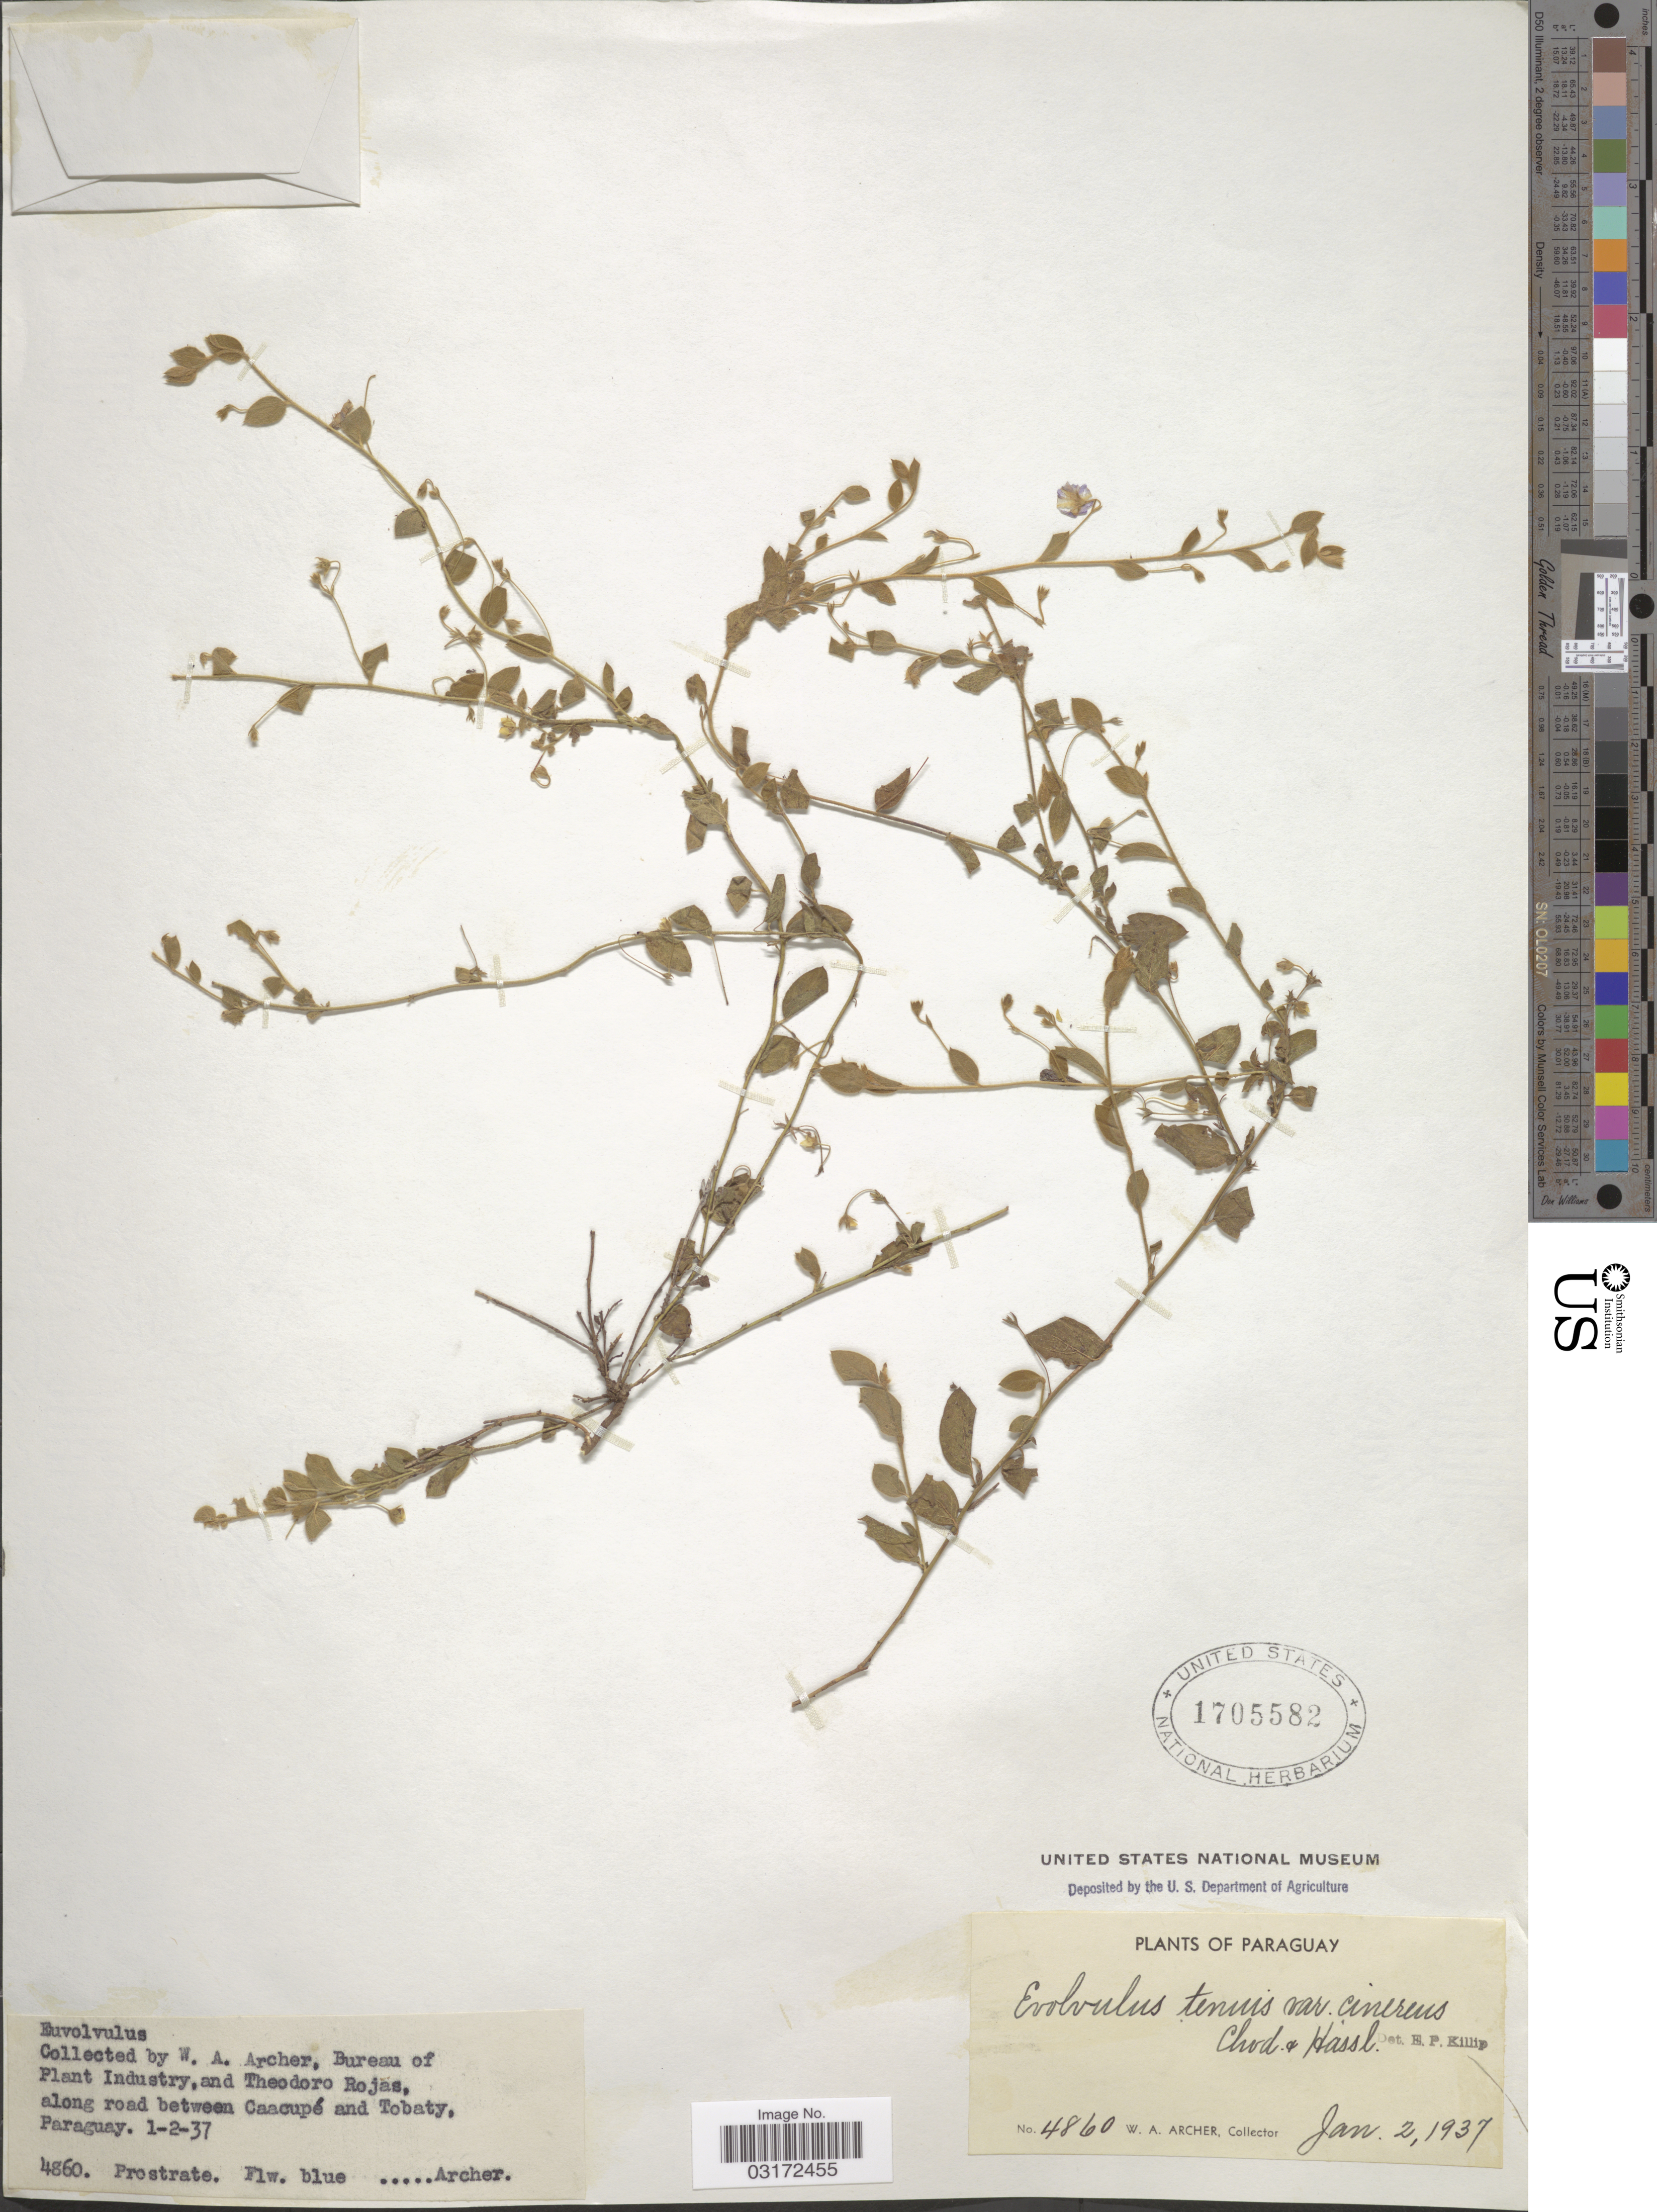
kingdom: Plantae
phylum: Tracheophyta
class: Magnoliopsida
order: Solanales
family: Convolvulaceae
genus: Evolvulus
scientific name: Evolvulus tenuis var. cinereus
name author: Chodat & Hassl.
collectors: W. Archer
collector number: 4860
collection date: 1937-01-02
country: Paraguay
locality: Along road between Caacupé and Tobaty.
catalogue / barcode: US 1705582